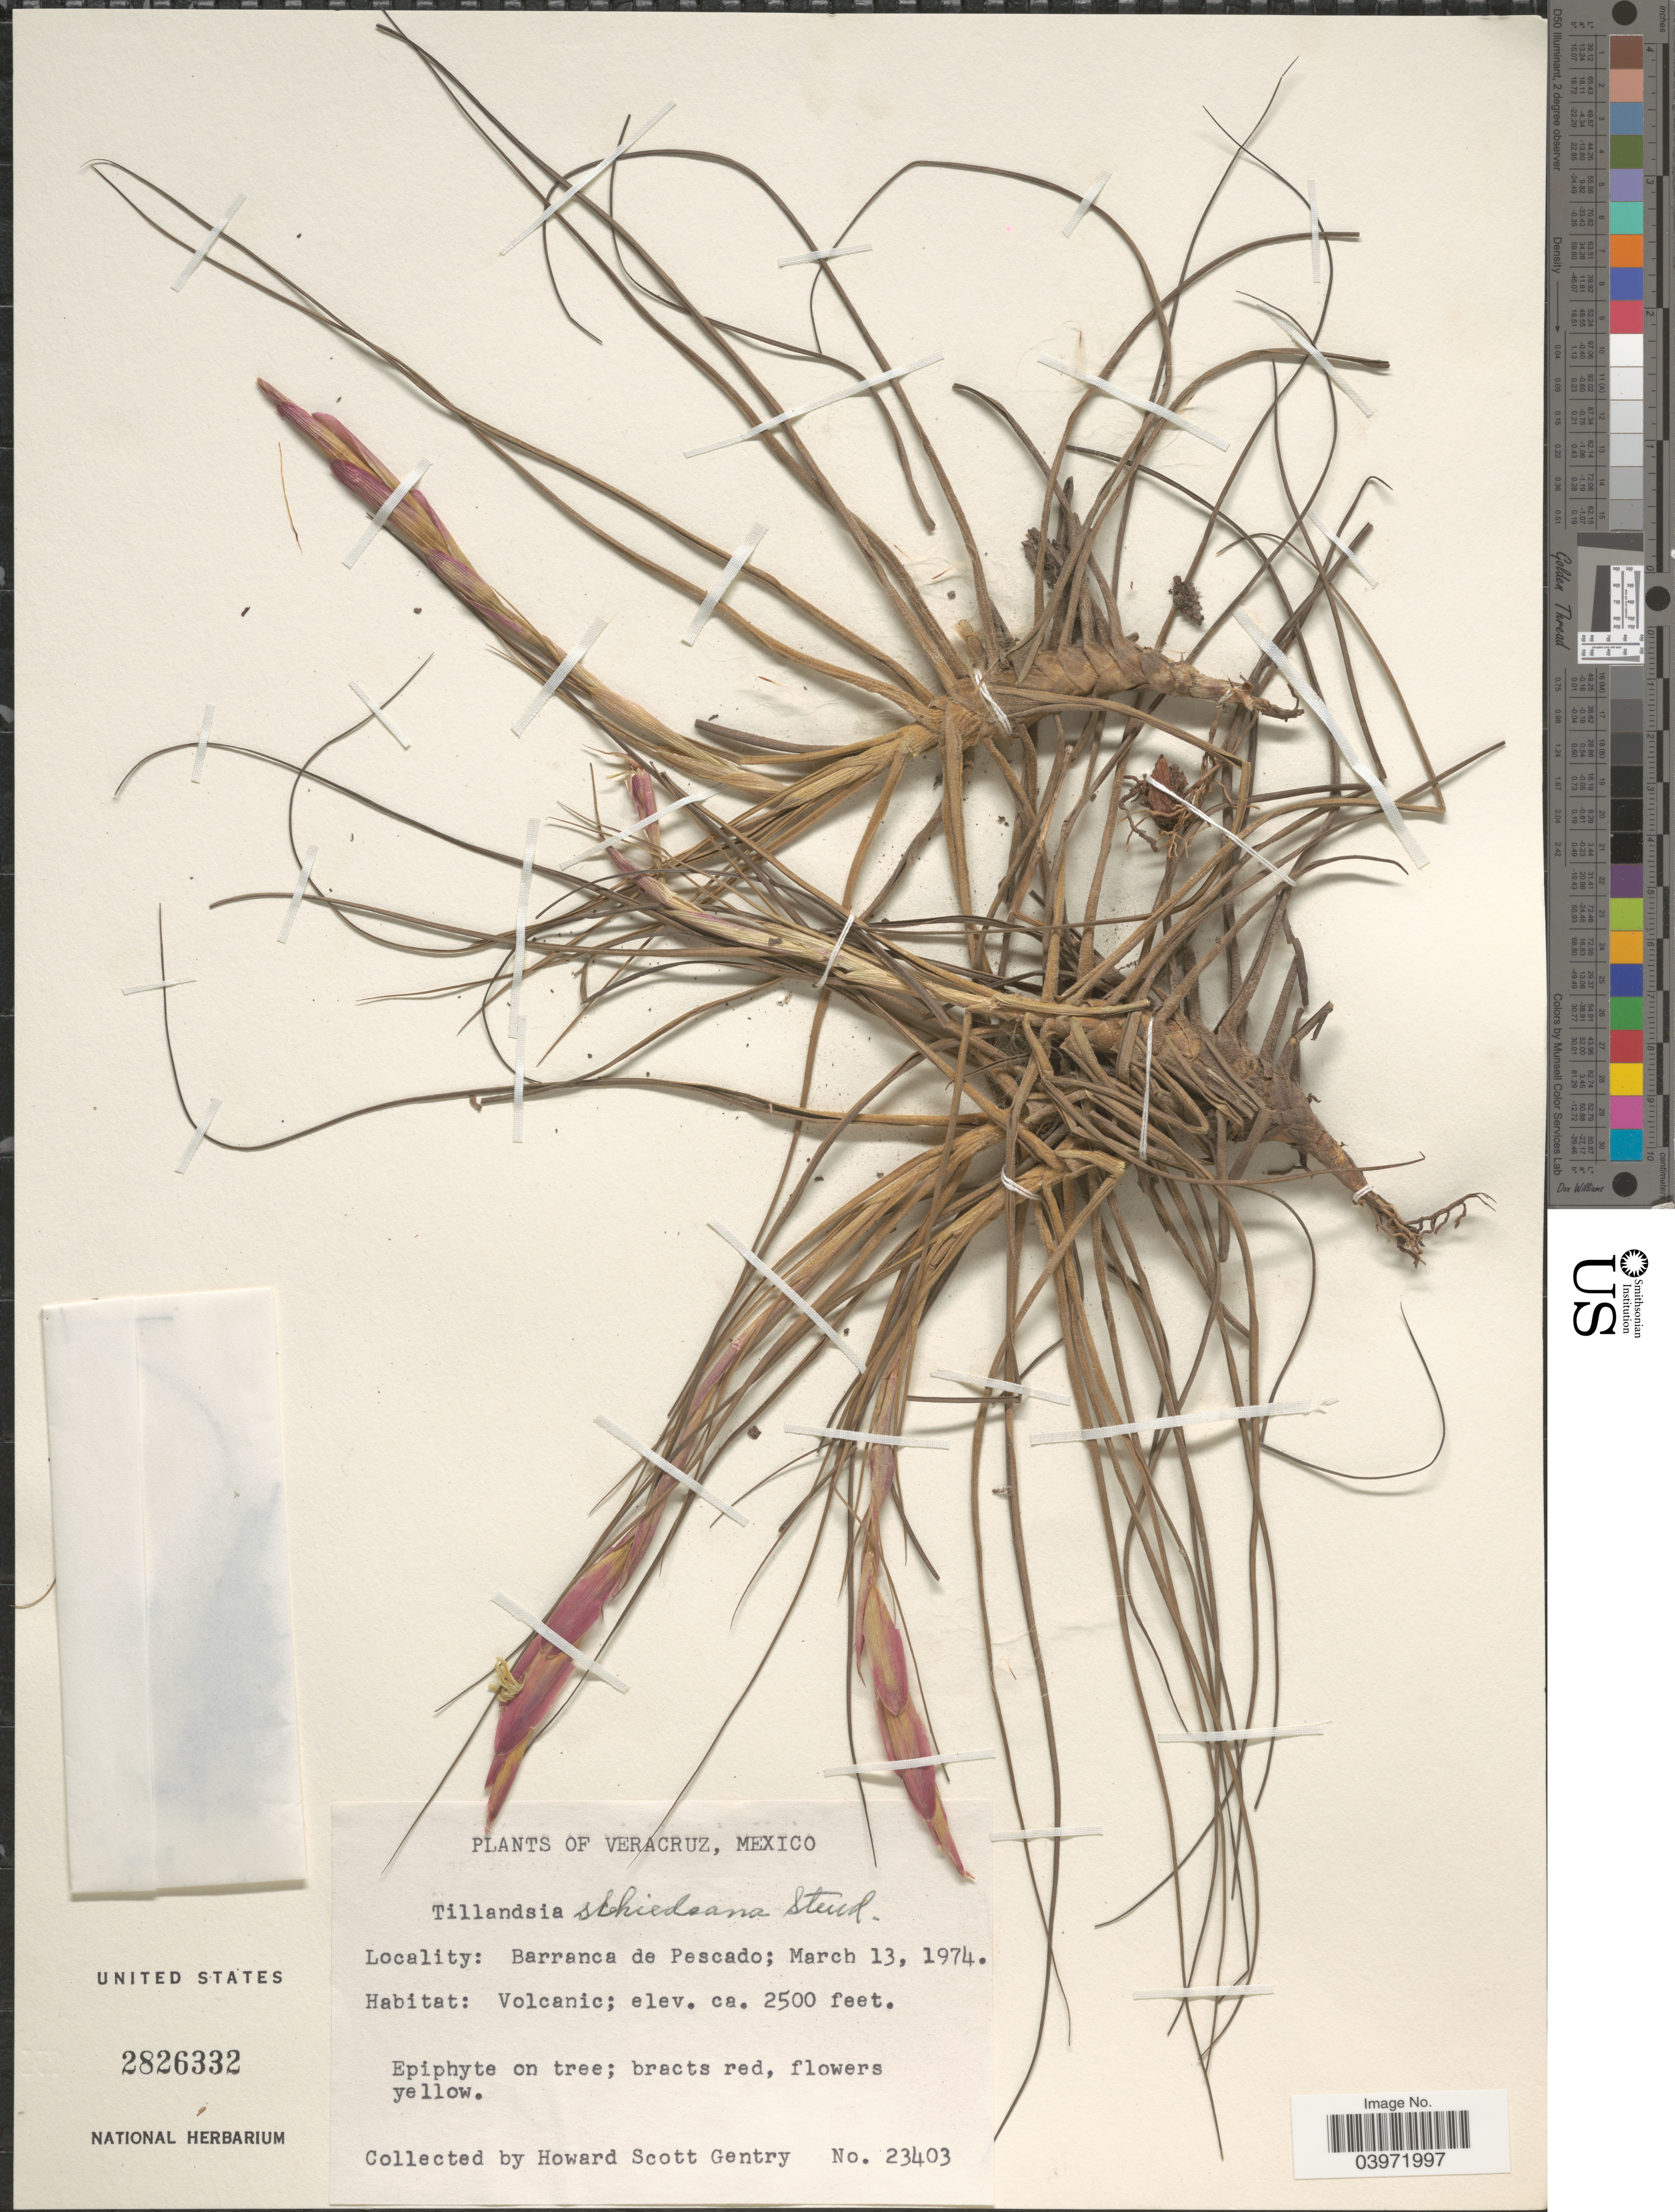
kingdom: Plantae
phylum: Tracheophyta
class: Liliopsida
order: Poales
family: Bromeliaceae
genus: Tillandsia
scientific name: Tillandsia schiedeana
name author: Steud.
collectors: H. S. Gentry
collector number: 23403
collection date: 1974-03-13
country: Mexico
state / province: Veracruz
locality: Veracruz. Barranca de Pescado.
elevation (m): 762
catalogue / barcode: US 2826332